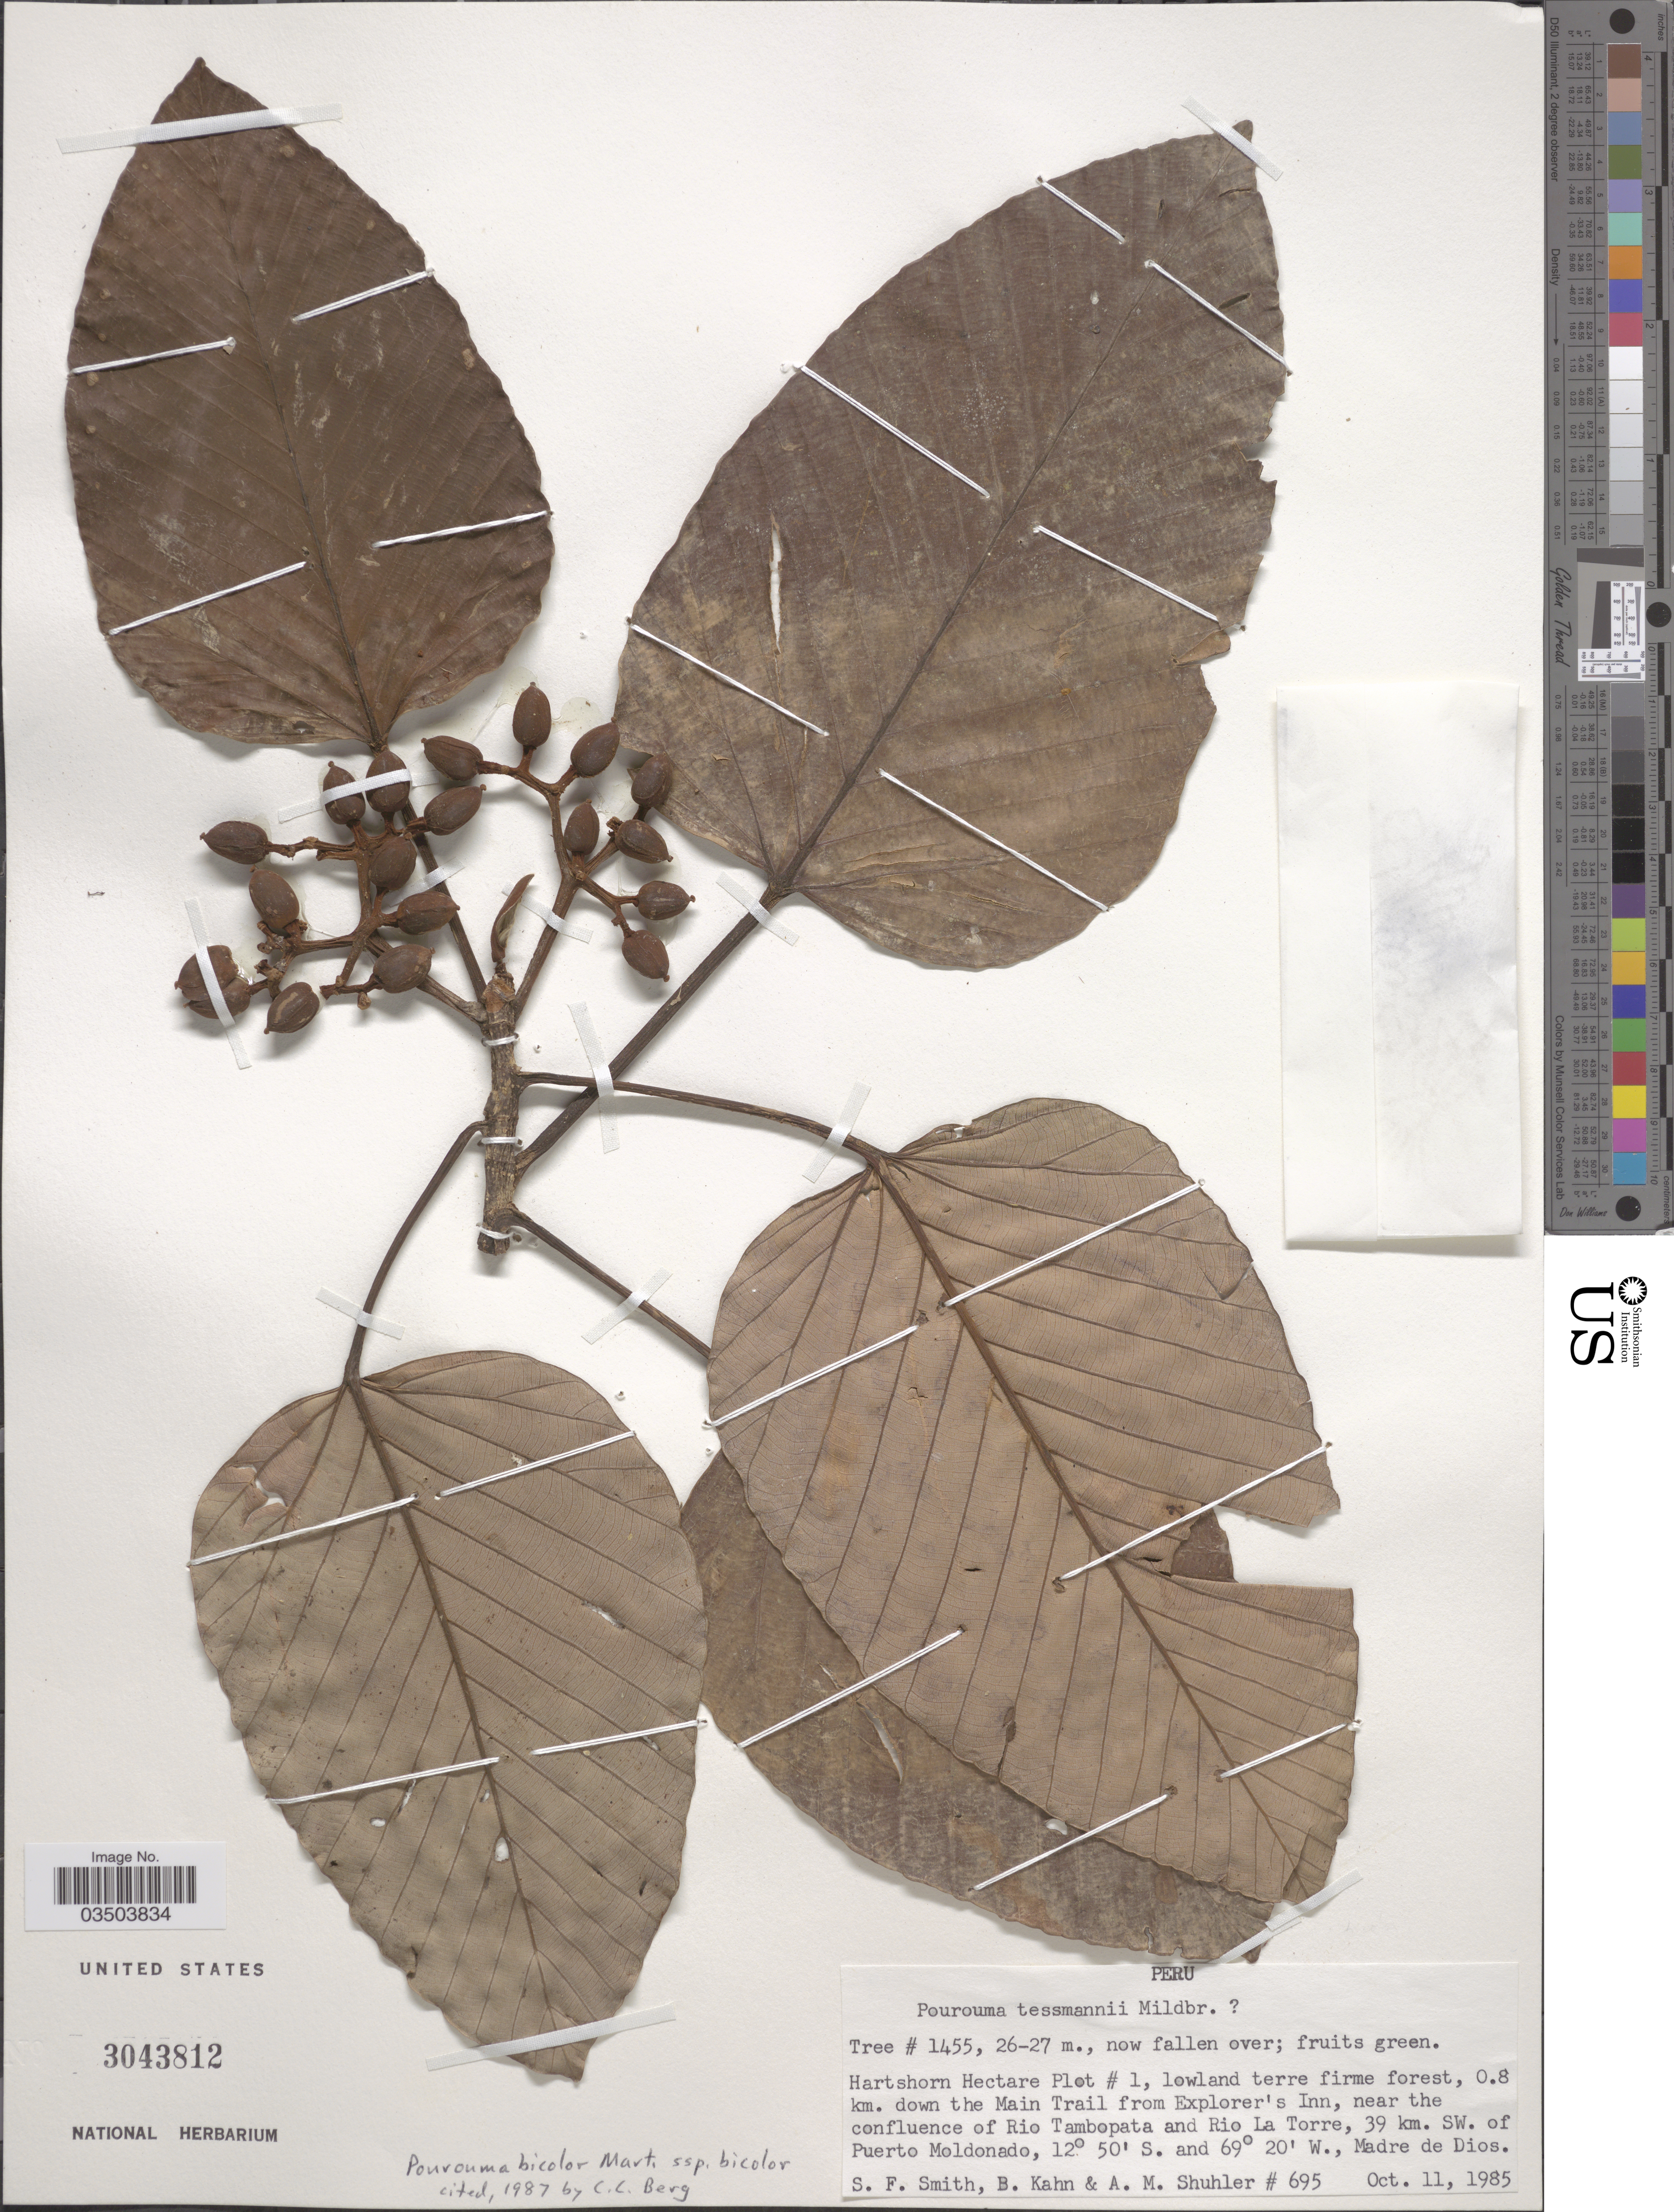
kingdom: Plantae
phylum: Tracheophyta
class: Magnoliopsida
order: Rosales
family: Urticaceae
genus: Pourouma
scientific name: Pourouma bicolor subsp. bicolor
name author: Mart.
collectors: S.F. Smith, B. Kahn & A. Shuhler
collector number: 695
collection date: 1985-10-11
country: Peru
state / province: Madre de Dios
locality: Hartshorn Hectare Plot # 1, lowland terre firme forest, 0.8 km. down the Main Trail from Explorer's Inn, near the confluence of Rio Tambopata and Rio La Torre, 39 km. SW. of Puerto Moldonado.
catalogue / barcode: US 3043812